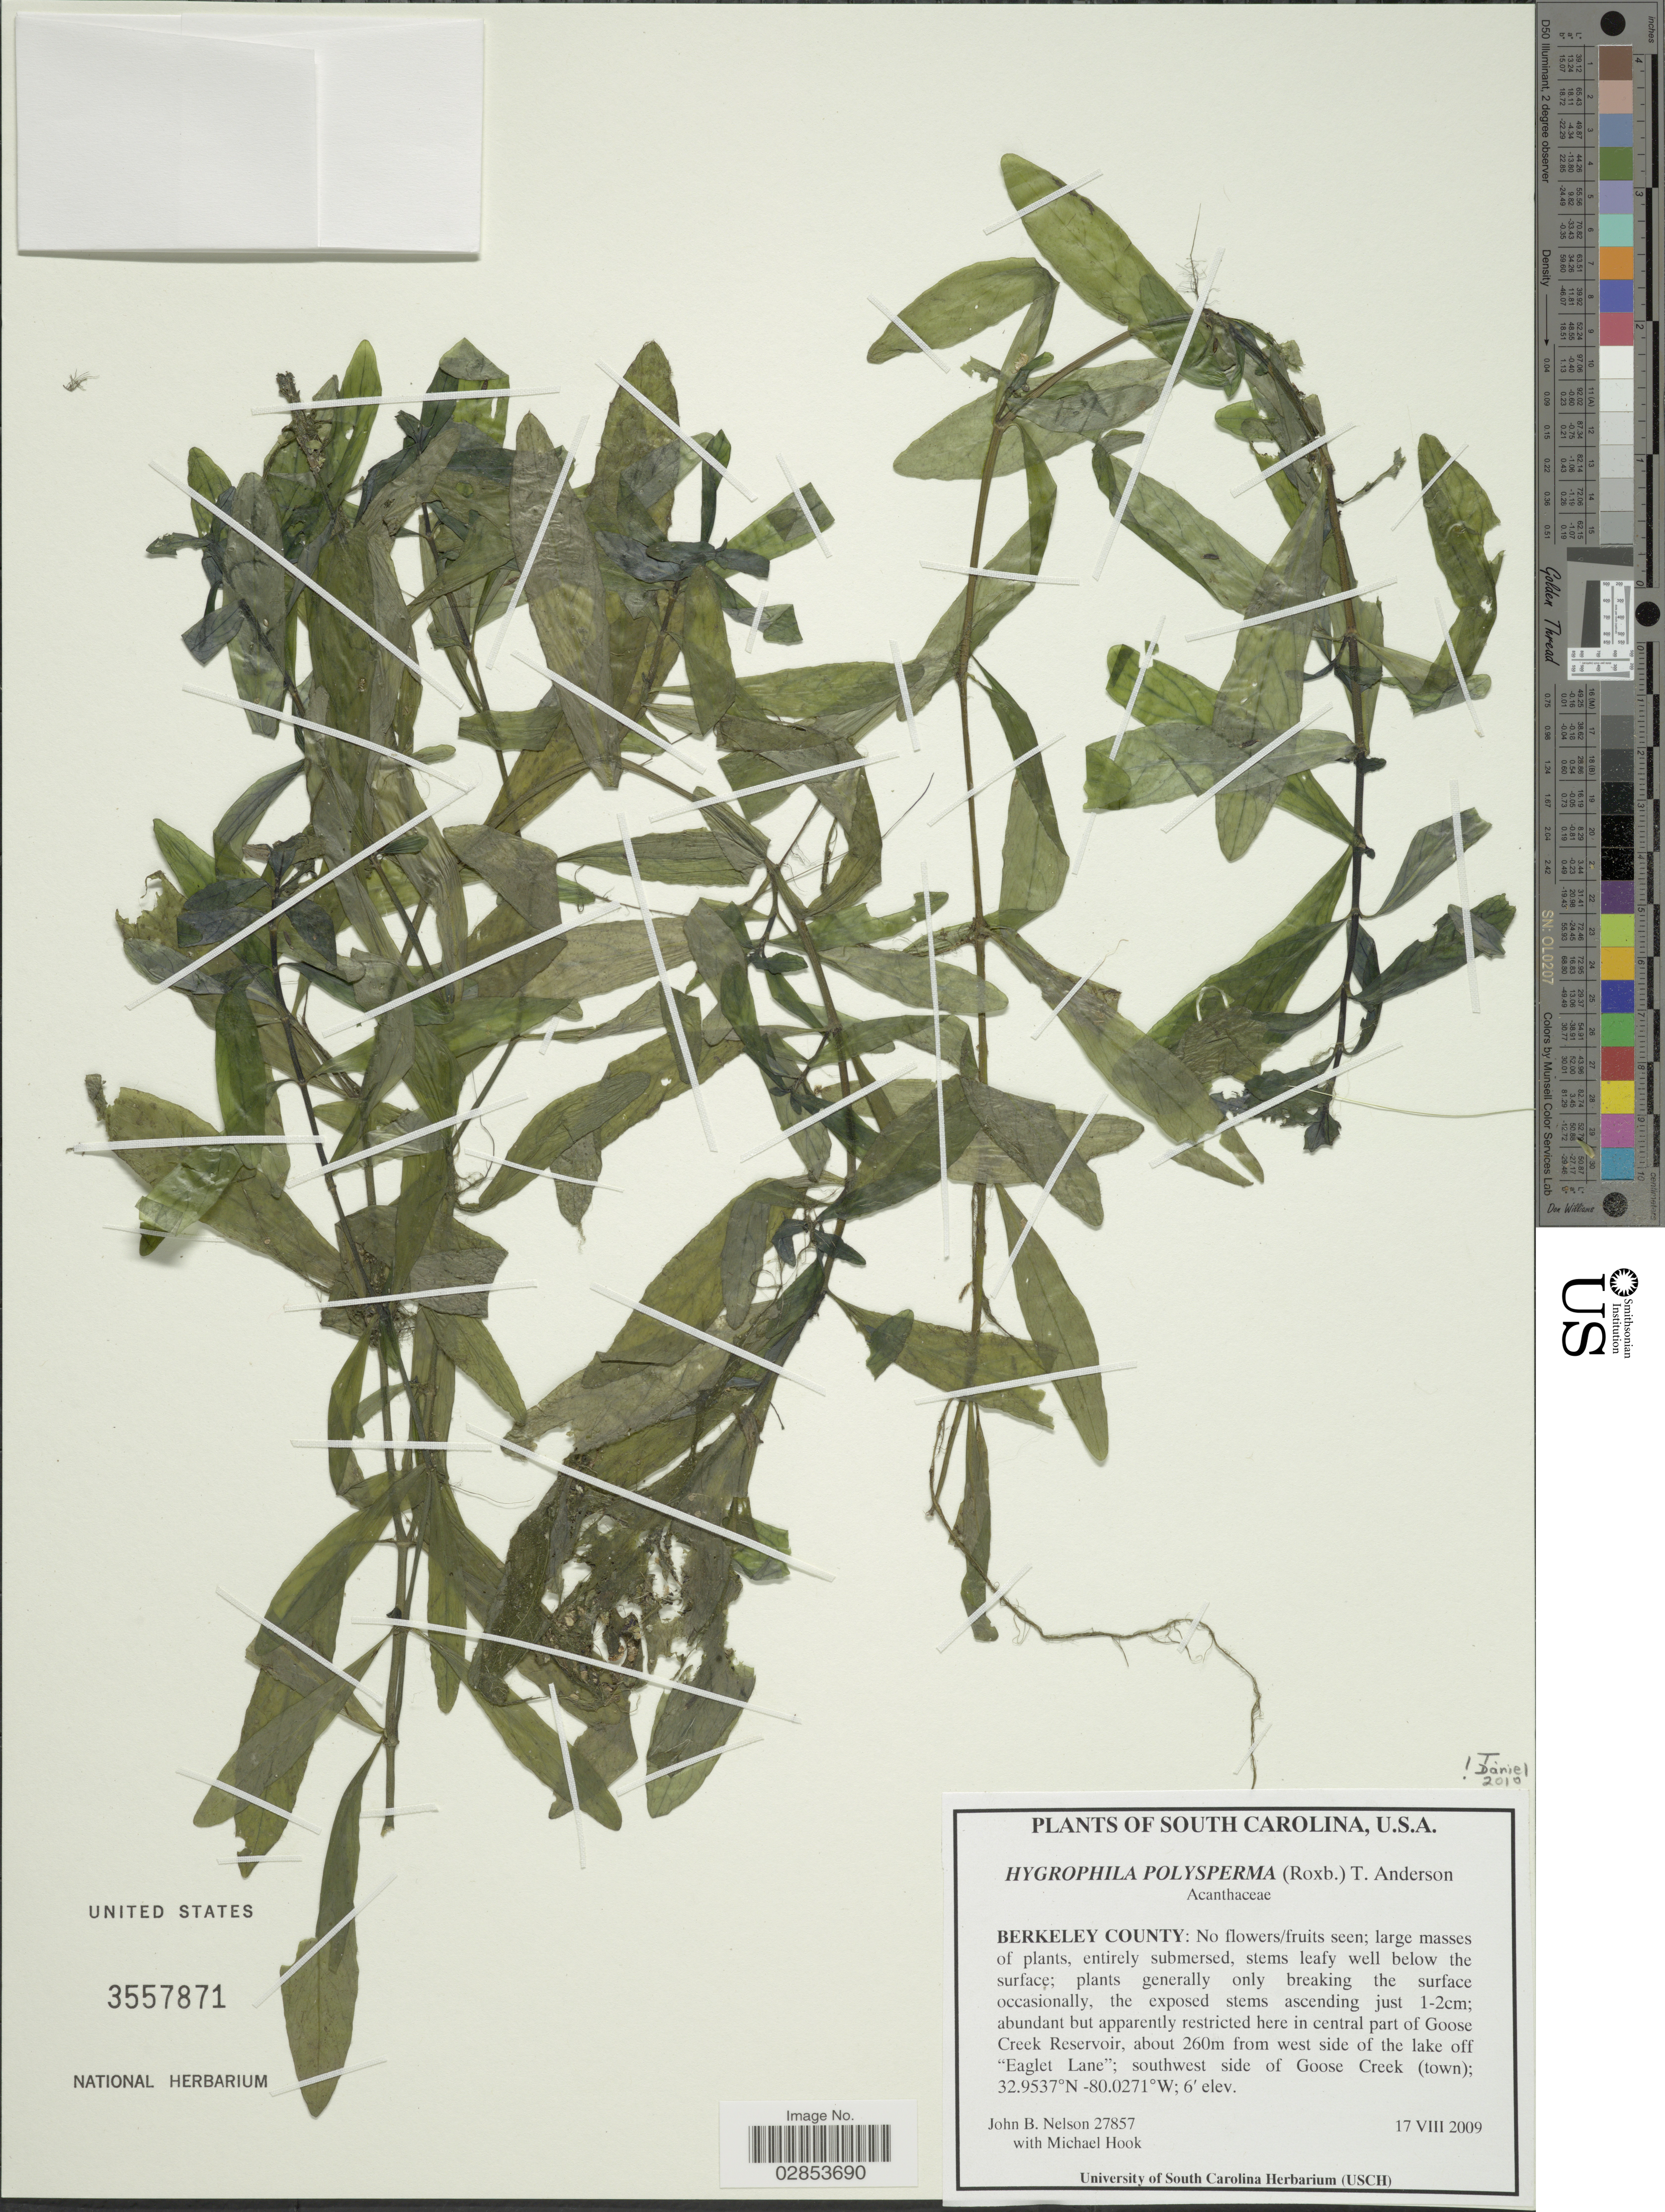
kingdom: Plantae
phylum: Tracheophyta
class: Magnoliopsida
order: Lamiales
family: Acanthaceae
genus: Hygrophila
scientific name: Hygrophila polysperma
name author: T. Anderson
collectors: J. Nelson & M. Hook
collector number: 27857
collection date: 2009-08-17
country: United States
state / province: South Carolina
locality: U.S.A., Berkeley County: central part of Goose Creek Reservoir, about 260 m from west side of the lake off "Eaglet Lane"; southwest side of Goose Creek (town).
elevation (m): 2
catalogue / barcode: US 3557871